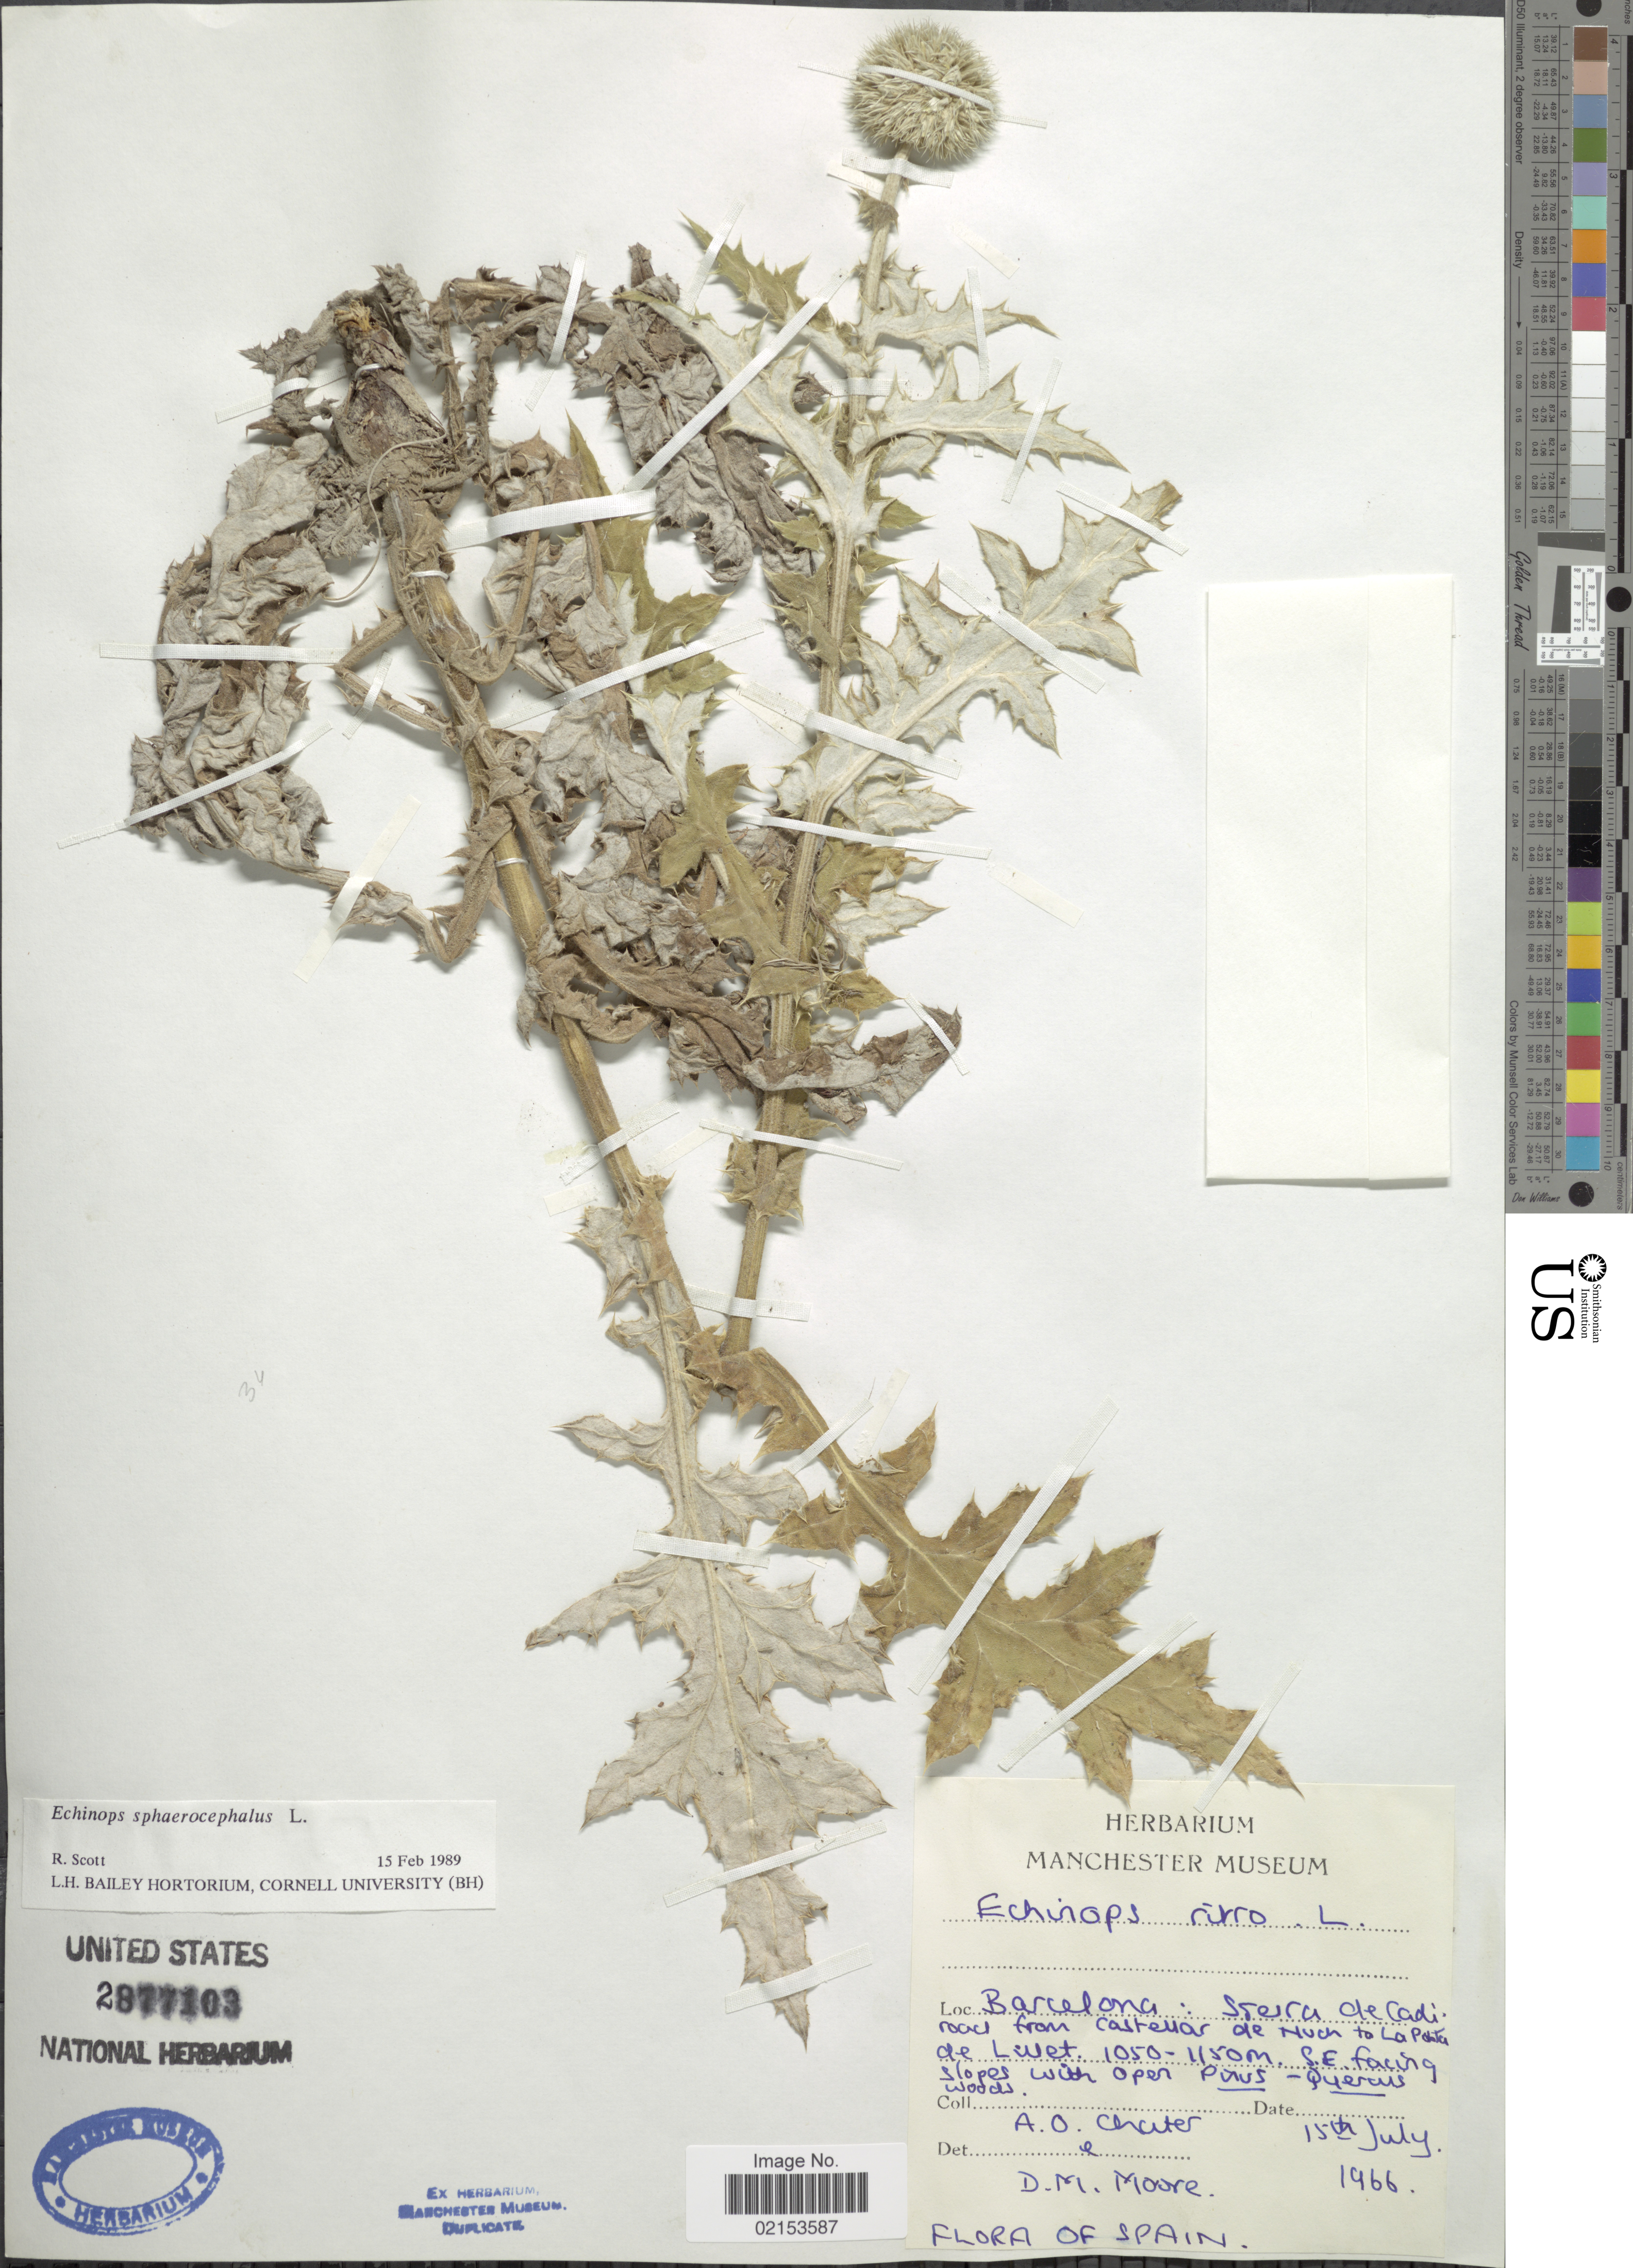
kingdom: Plantae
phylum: Tracheophyta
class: Magnoliopsida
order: Asterales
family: Asteraceae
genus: Echinops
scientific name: Echinops sphaerocephalus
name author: L.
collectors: A. O. Chater & D. Moore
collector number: d.n.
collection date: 1966-07-15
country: Spain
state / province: Catalunya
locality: Barcelona: Sierra de Cadi road from Castellar de n'Hug to La Pobla de Lillet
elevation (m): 1050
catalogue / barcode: US 2877103